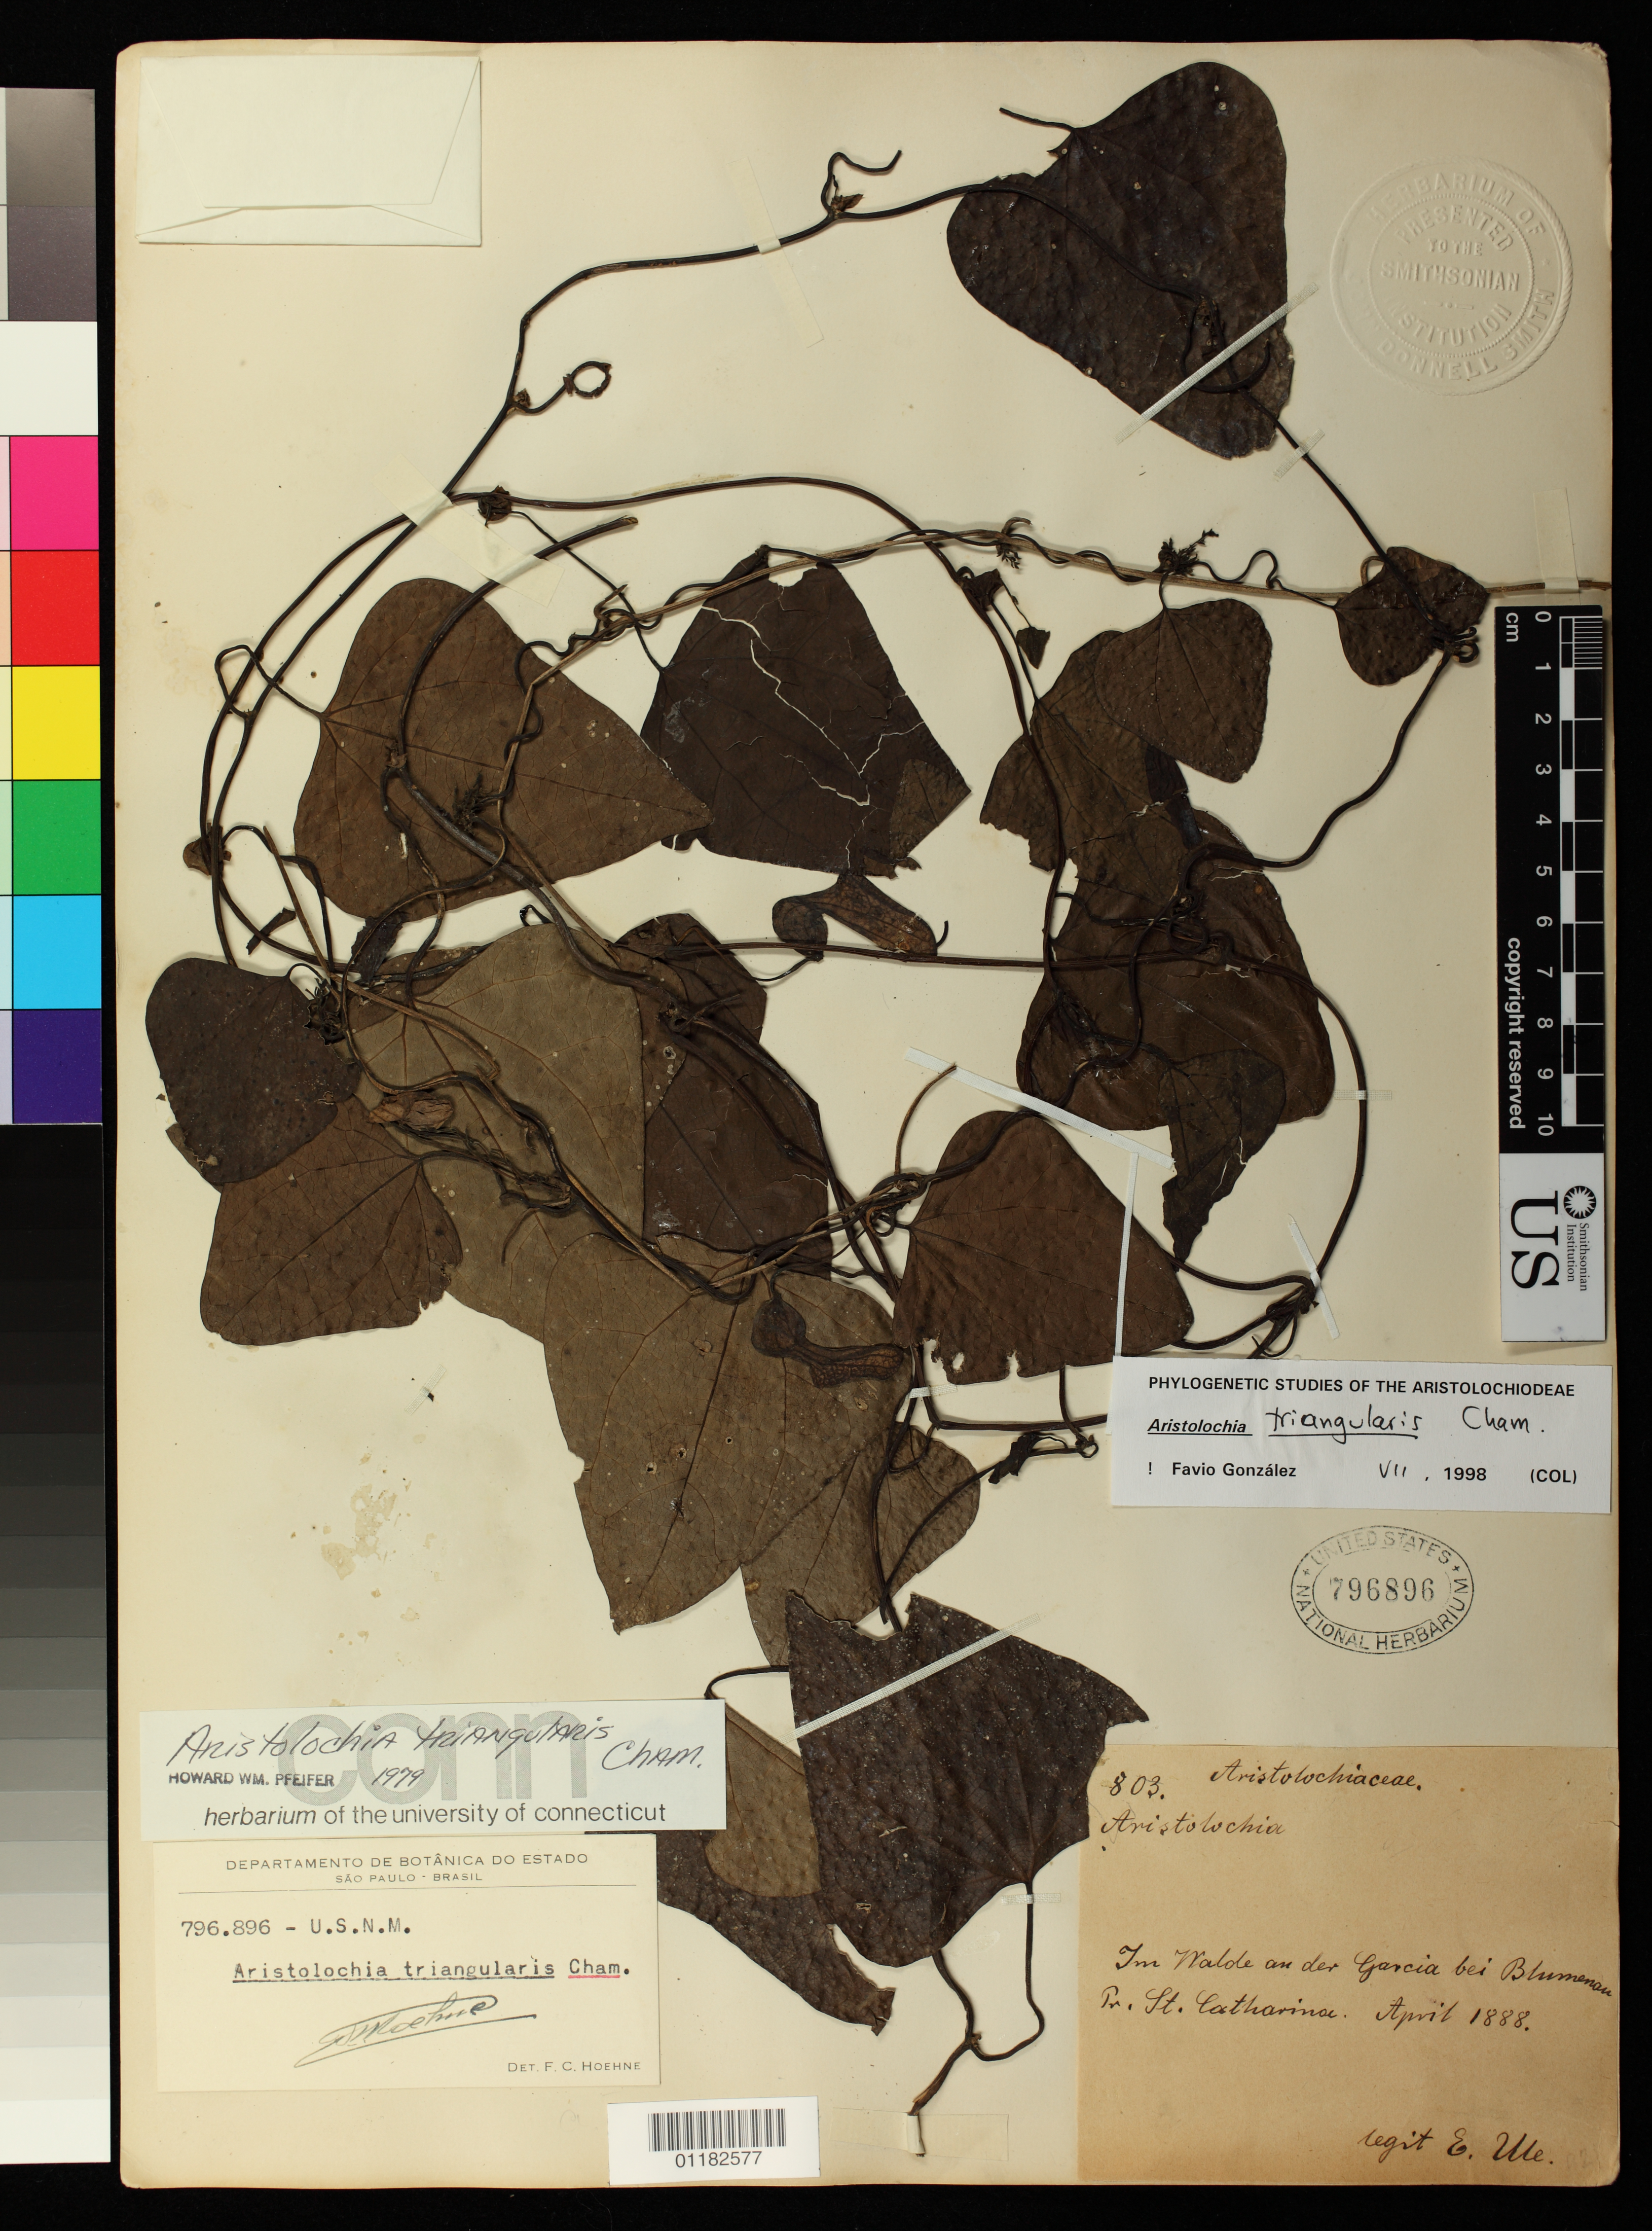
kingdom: Plantae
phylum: Tracheophyta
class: Magnoliopsida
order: Piperales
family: Aristolochiaceae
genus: Aristolochia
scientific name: Aristolochia triangularis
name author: Cham.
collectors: E. H. Ule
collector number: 803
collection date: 1888-04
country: Brazil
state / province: Santa Catarina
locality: Im Walde an der Garcia bei Blumenou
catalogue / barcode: US 796896